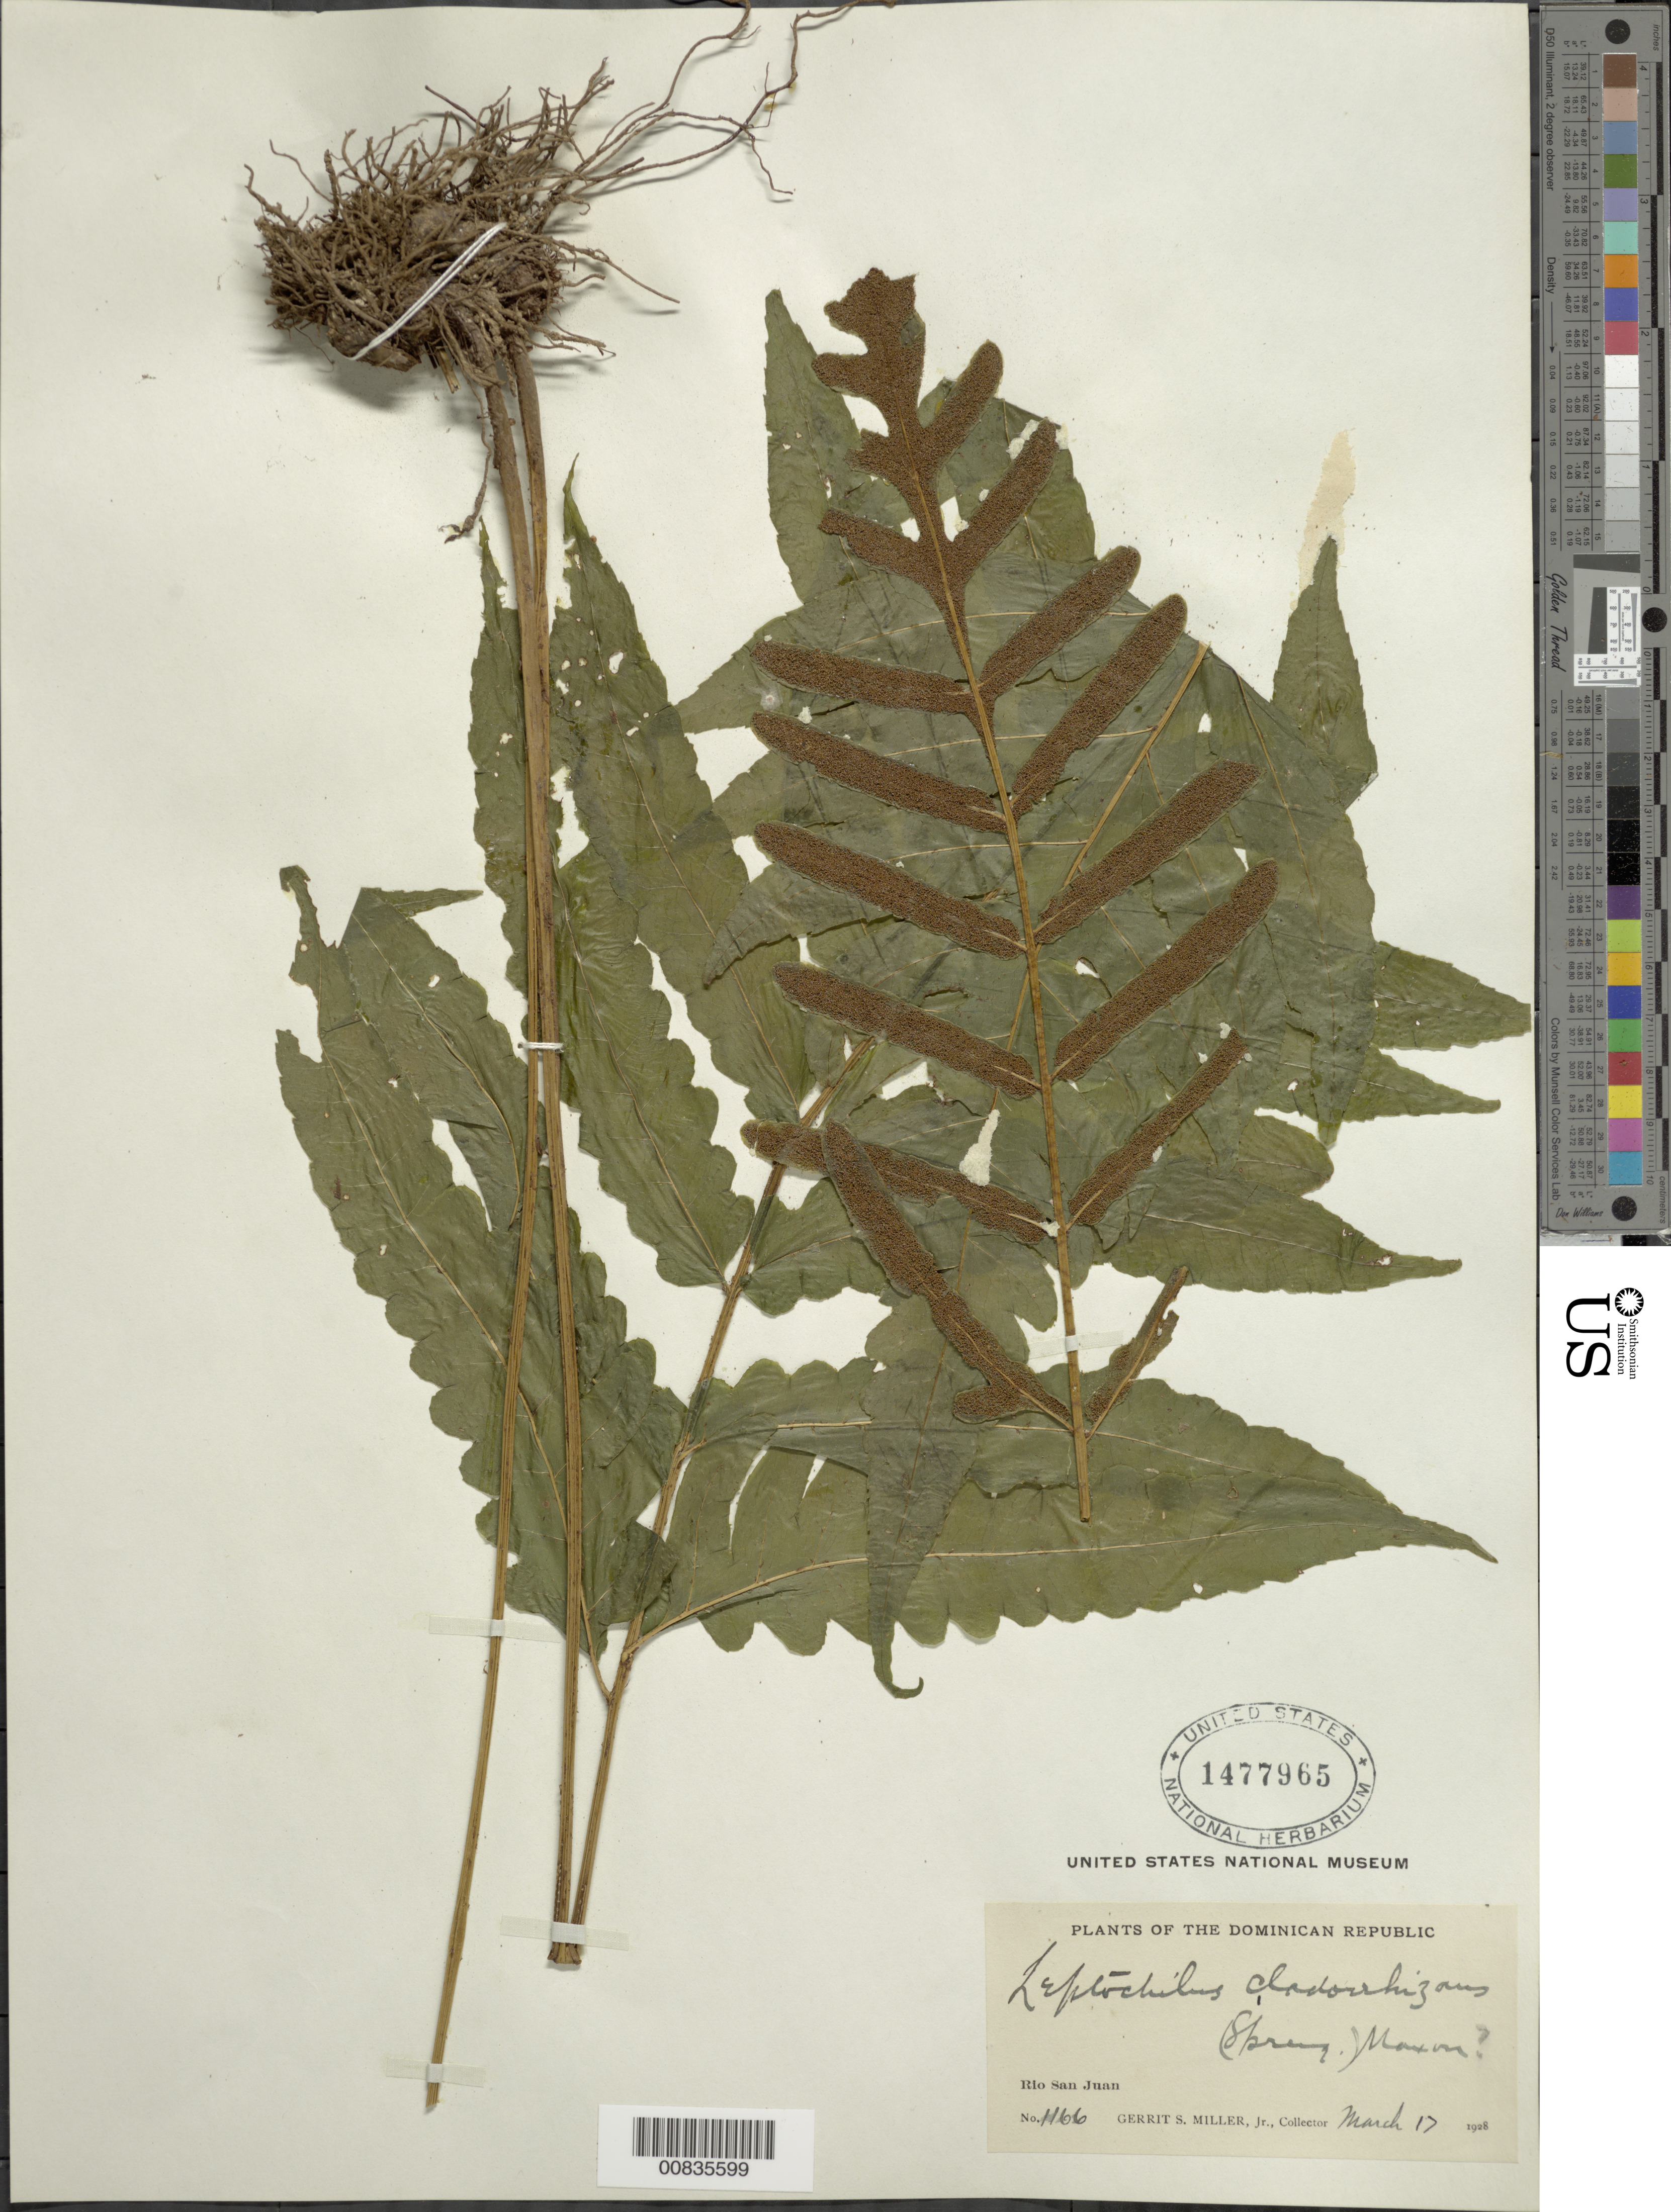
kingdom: Plantae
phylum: Tracheophyta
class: Polypodiopsida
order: Polypodiales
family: Dryopteridaceae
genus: Bolbitis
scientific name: Bolbitis portoricensis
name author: (Spreng.) Hennipman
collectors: G. S. Miller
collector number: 1166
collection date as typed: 17 Mar 1928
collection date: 1928-03-17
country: Dominican Republic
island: Hispaniola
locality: Río San Juan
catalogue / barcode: US 1477965